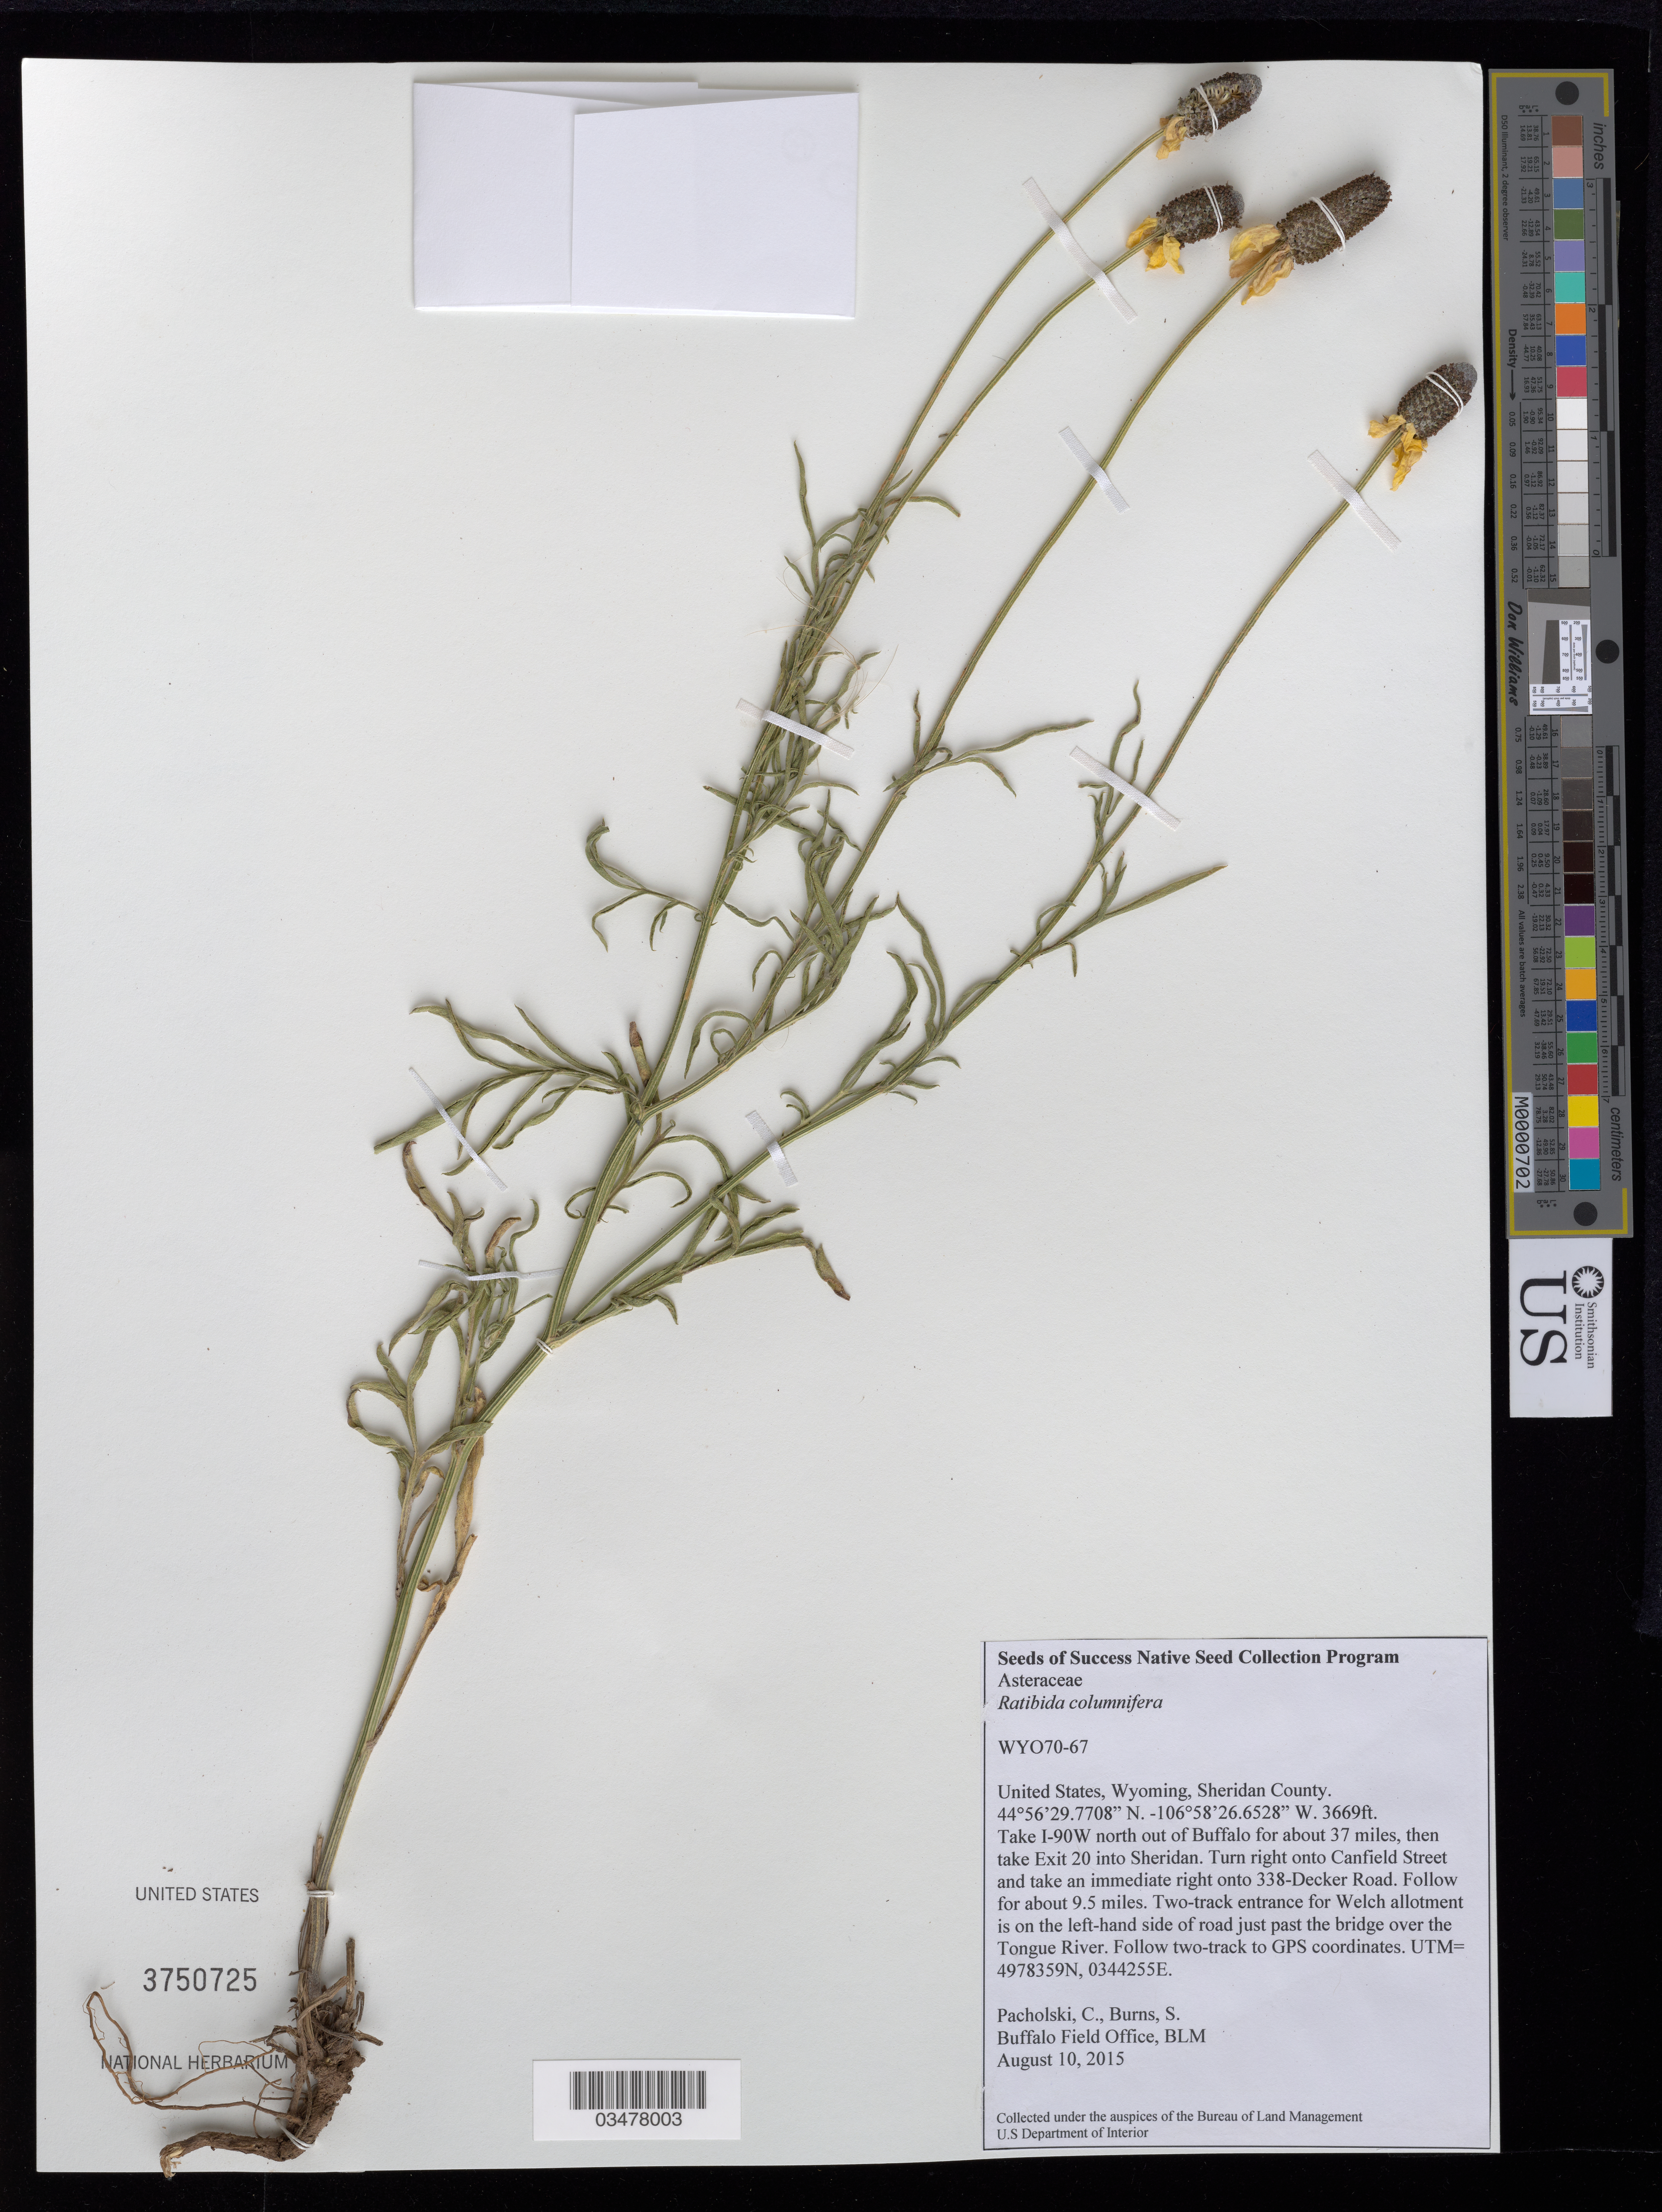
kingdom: Plantae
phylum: Tracheophyta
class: Magnoliopsida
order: Asterales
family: Asteraceae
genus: Ratibida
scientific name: Ratibida columnifera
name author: (Nutt.) Wooton & Standl.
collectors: C. Pacholski & S. Burns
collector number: WY070-67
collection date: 2015-08-10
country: United States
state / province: Wyoming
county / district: Sheridan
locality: Welch allotment, just past the bridge over the Tongue River.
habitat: upland grassland, sagebrush steppe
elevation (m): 1118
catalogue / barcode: US 3750725